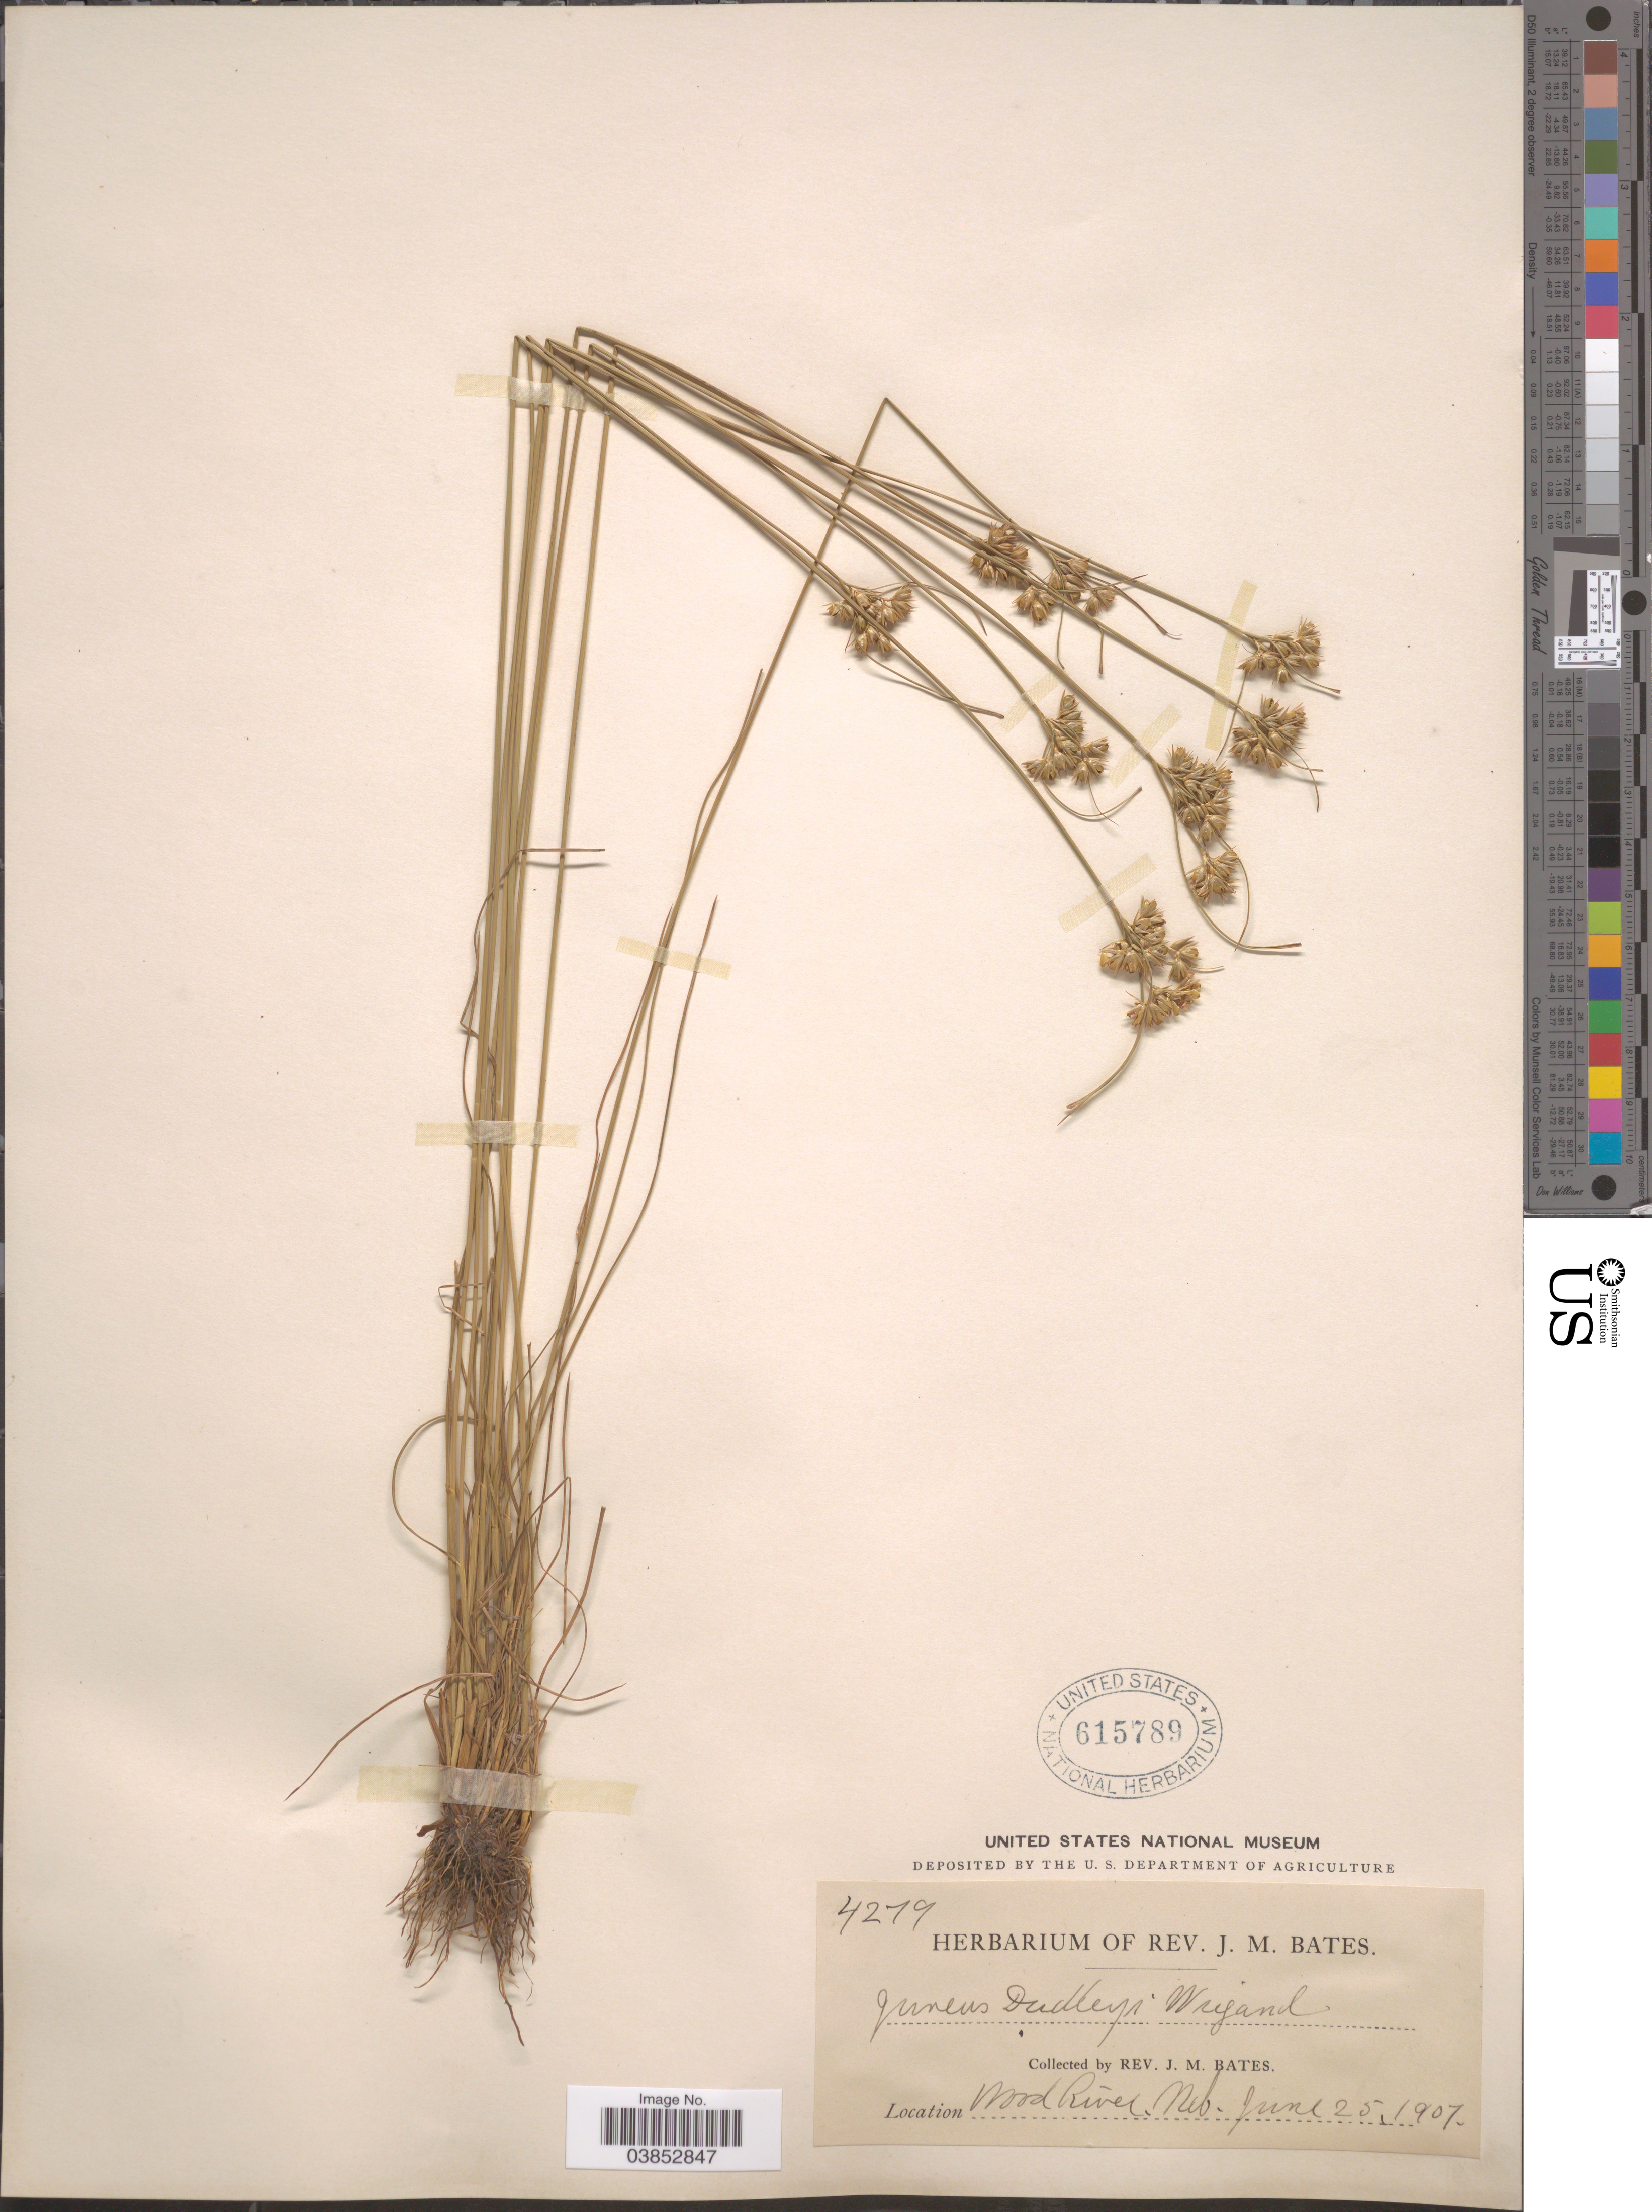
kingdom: Plantae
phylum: Tracheophyta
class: Liliopsida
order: Poales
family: Juncaceae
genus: Juncus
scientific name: Juncus dudleyi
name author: Wiegand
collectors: J. Bates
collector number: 4279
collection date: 1907-06-25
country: United States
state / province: Nebraska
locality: Wood River.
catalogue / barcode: US 615789